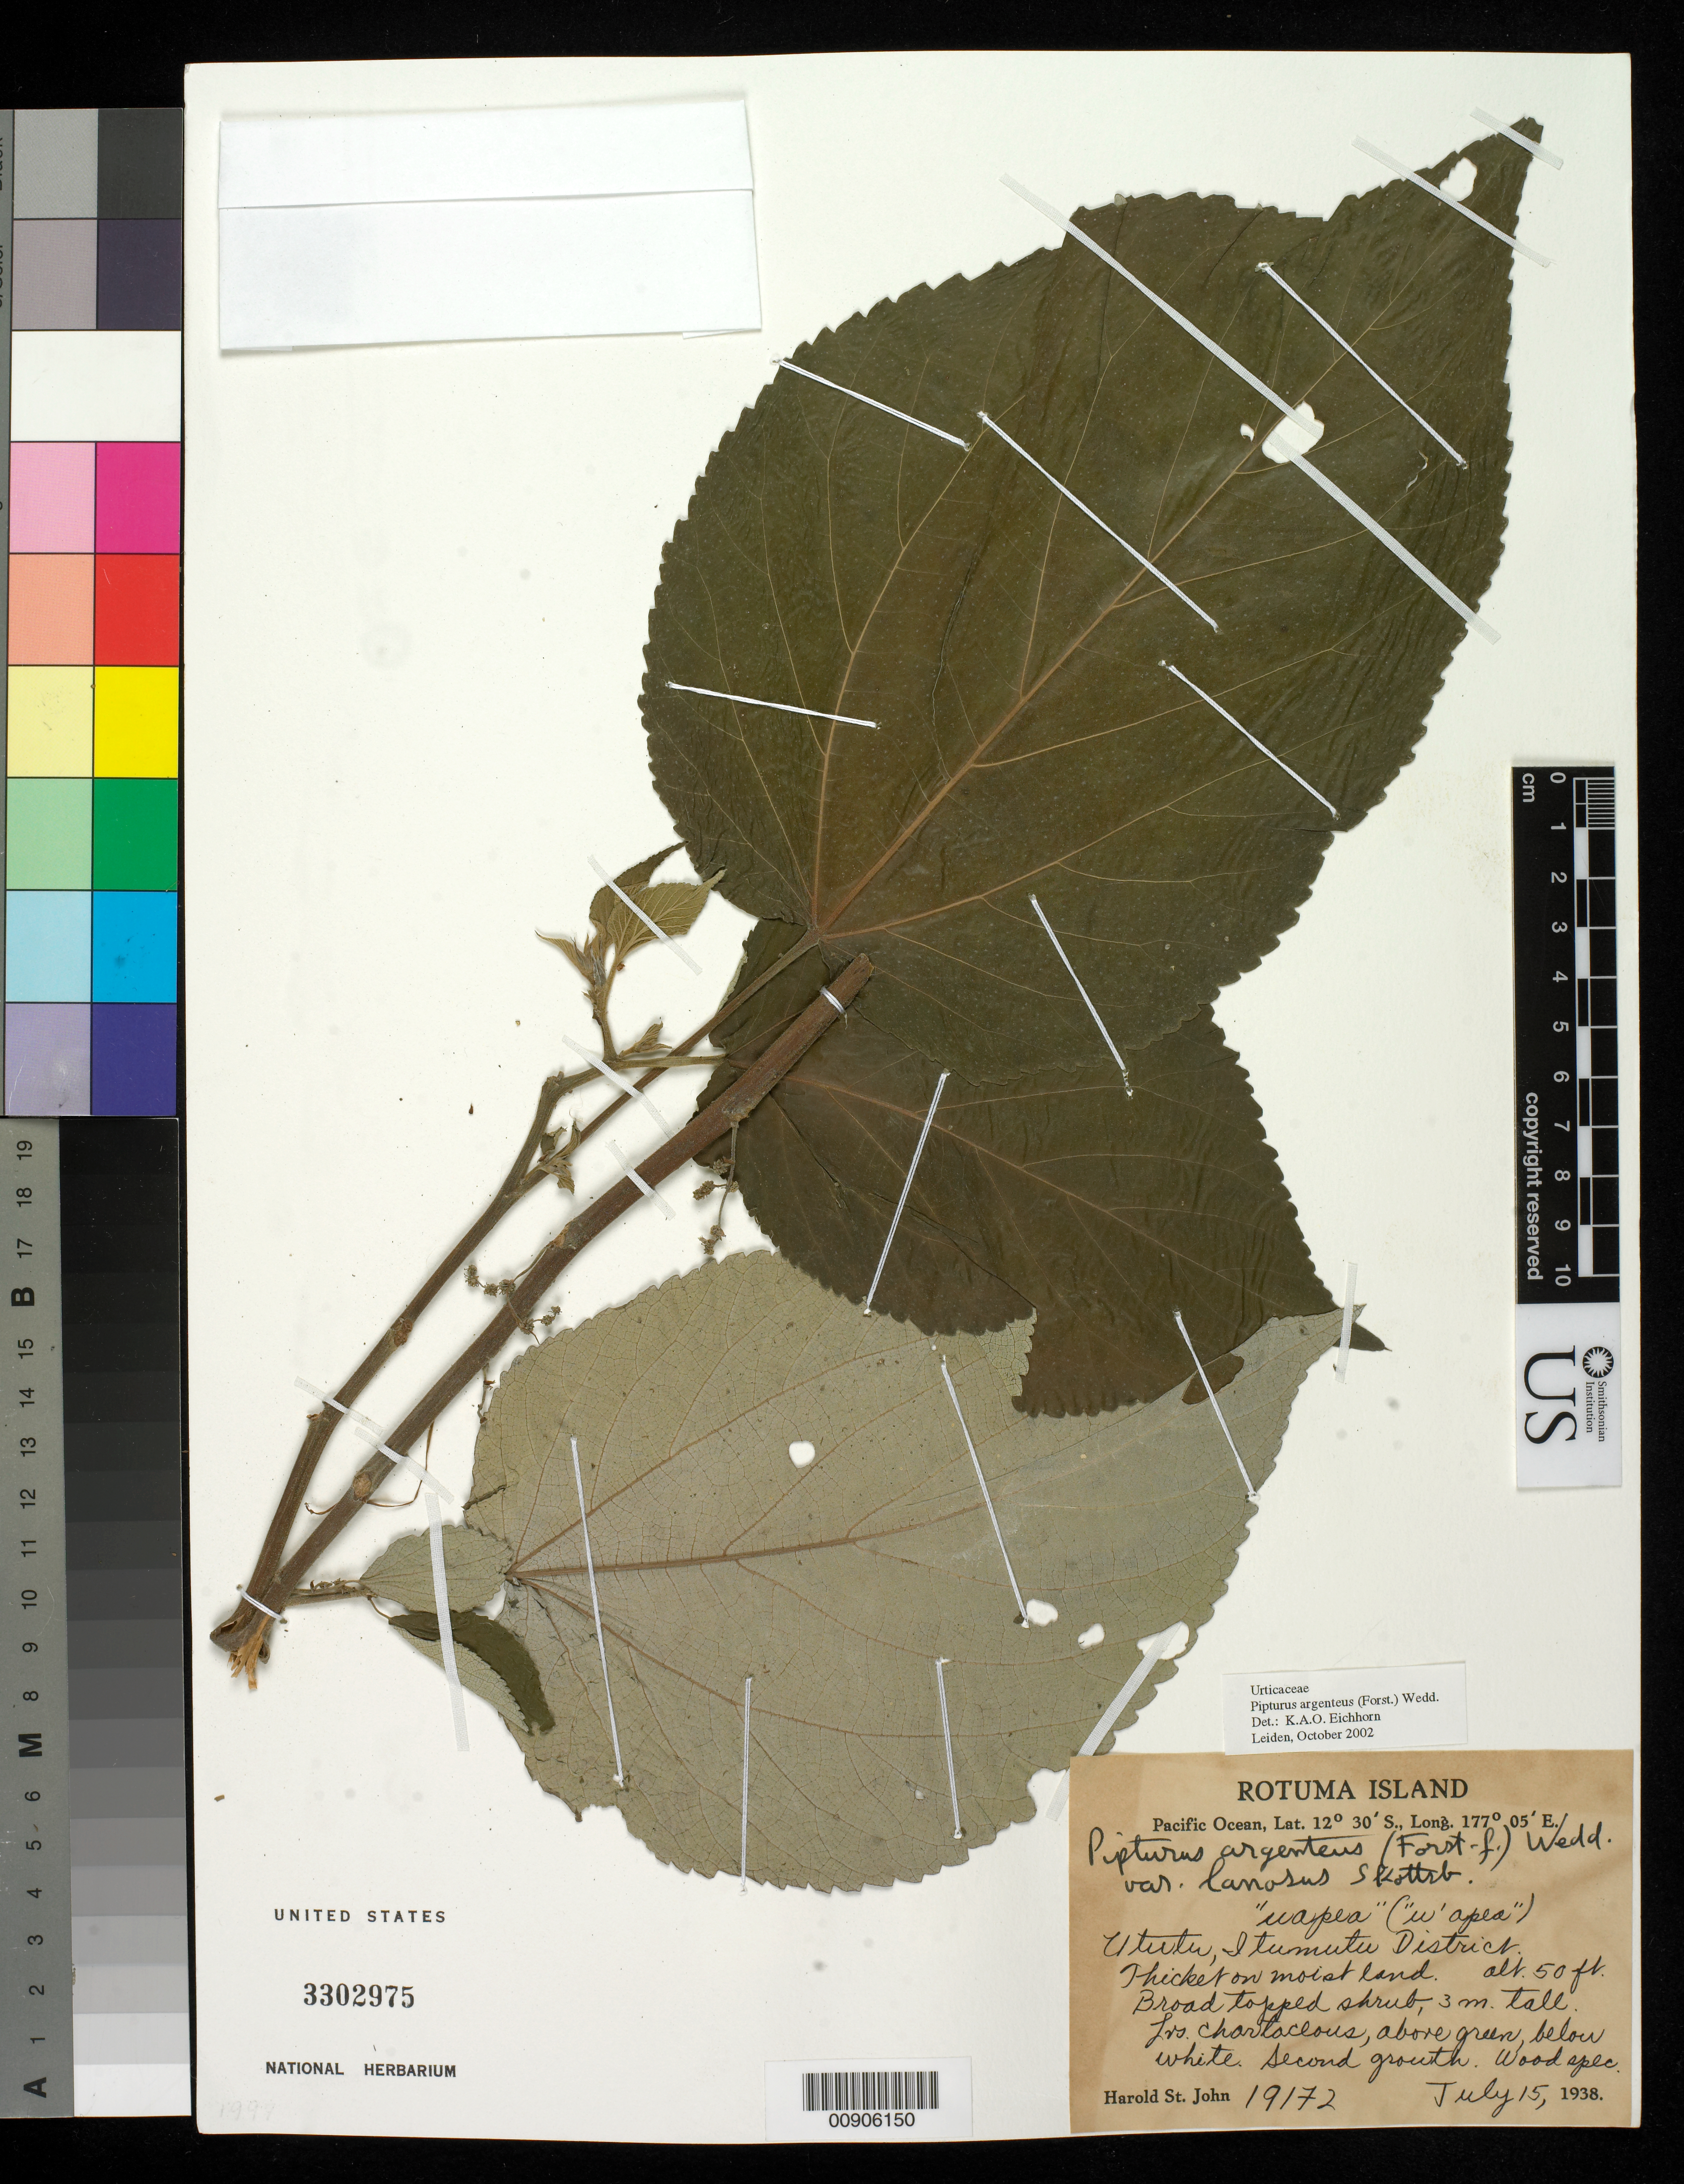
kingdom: Plantae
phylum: Tracheophyta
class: Magnoliopsida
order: Rosales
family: Urticaceae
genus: Pipturus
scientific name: Pipturus argenteus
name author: (G. Forst.) Wedd.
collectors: H. St. John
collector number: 19172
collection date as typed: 15 Jul 1938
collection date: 1938-07-15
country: Fiji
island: Rotuma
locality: Ututu, Itumutu District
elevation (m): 15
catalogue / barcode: US 3302975